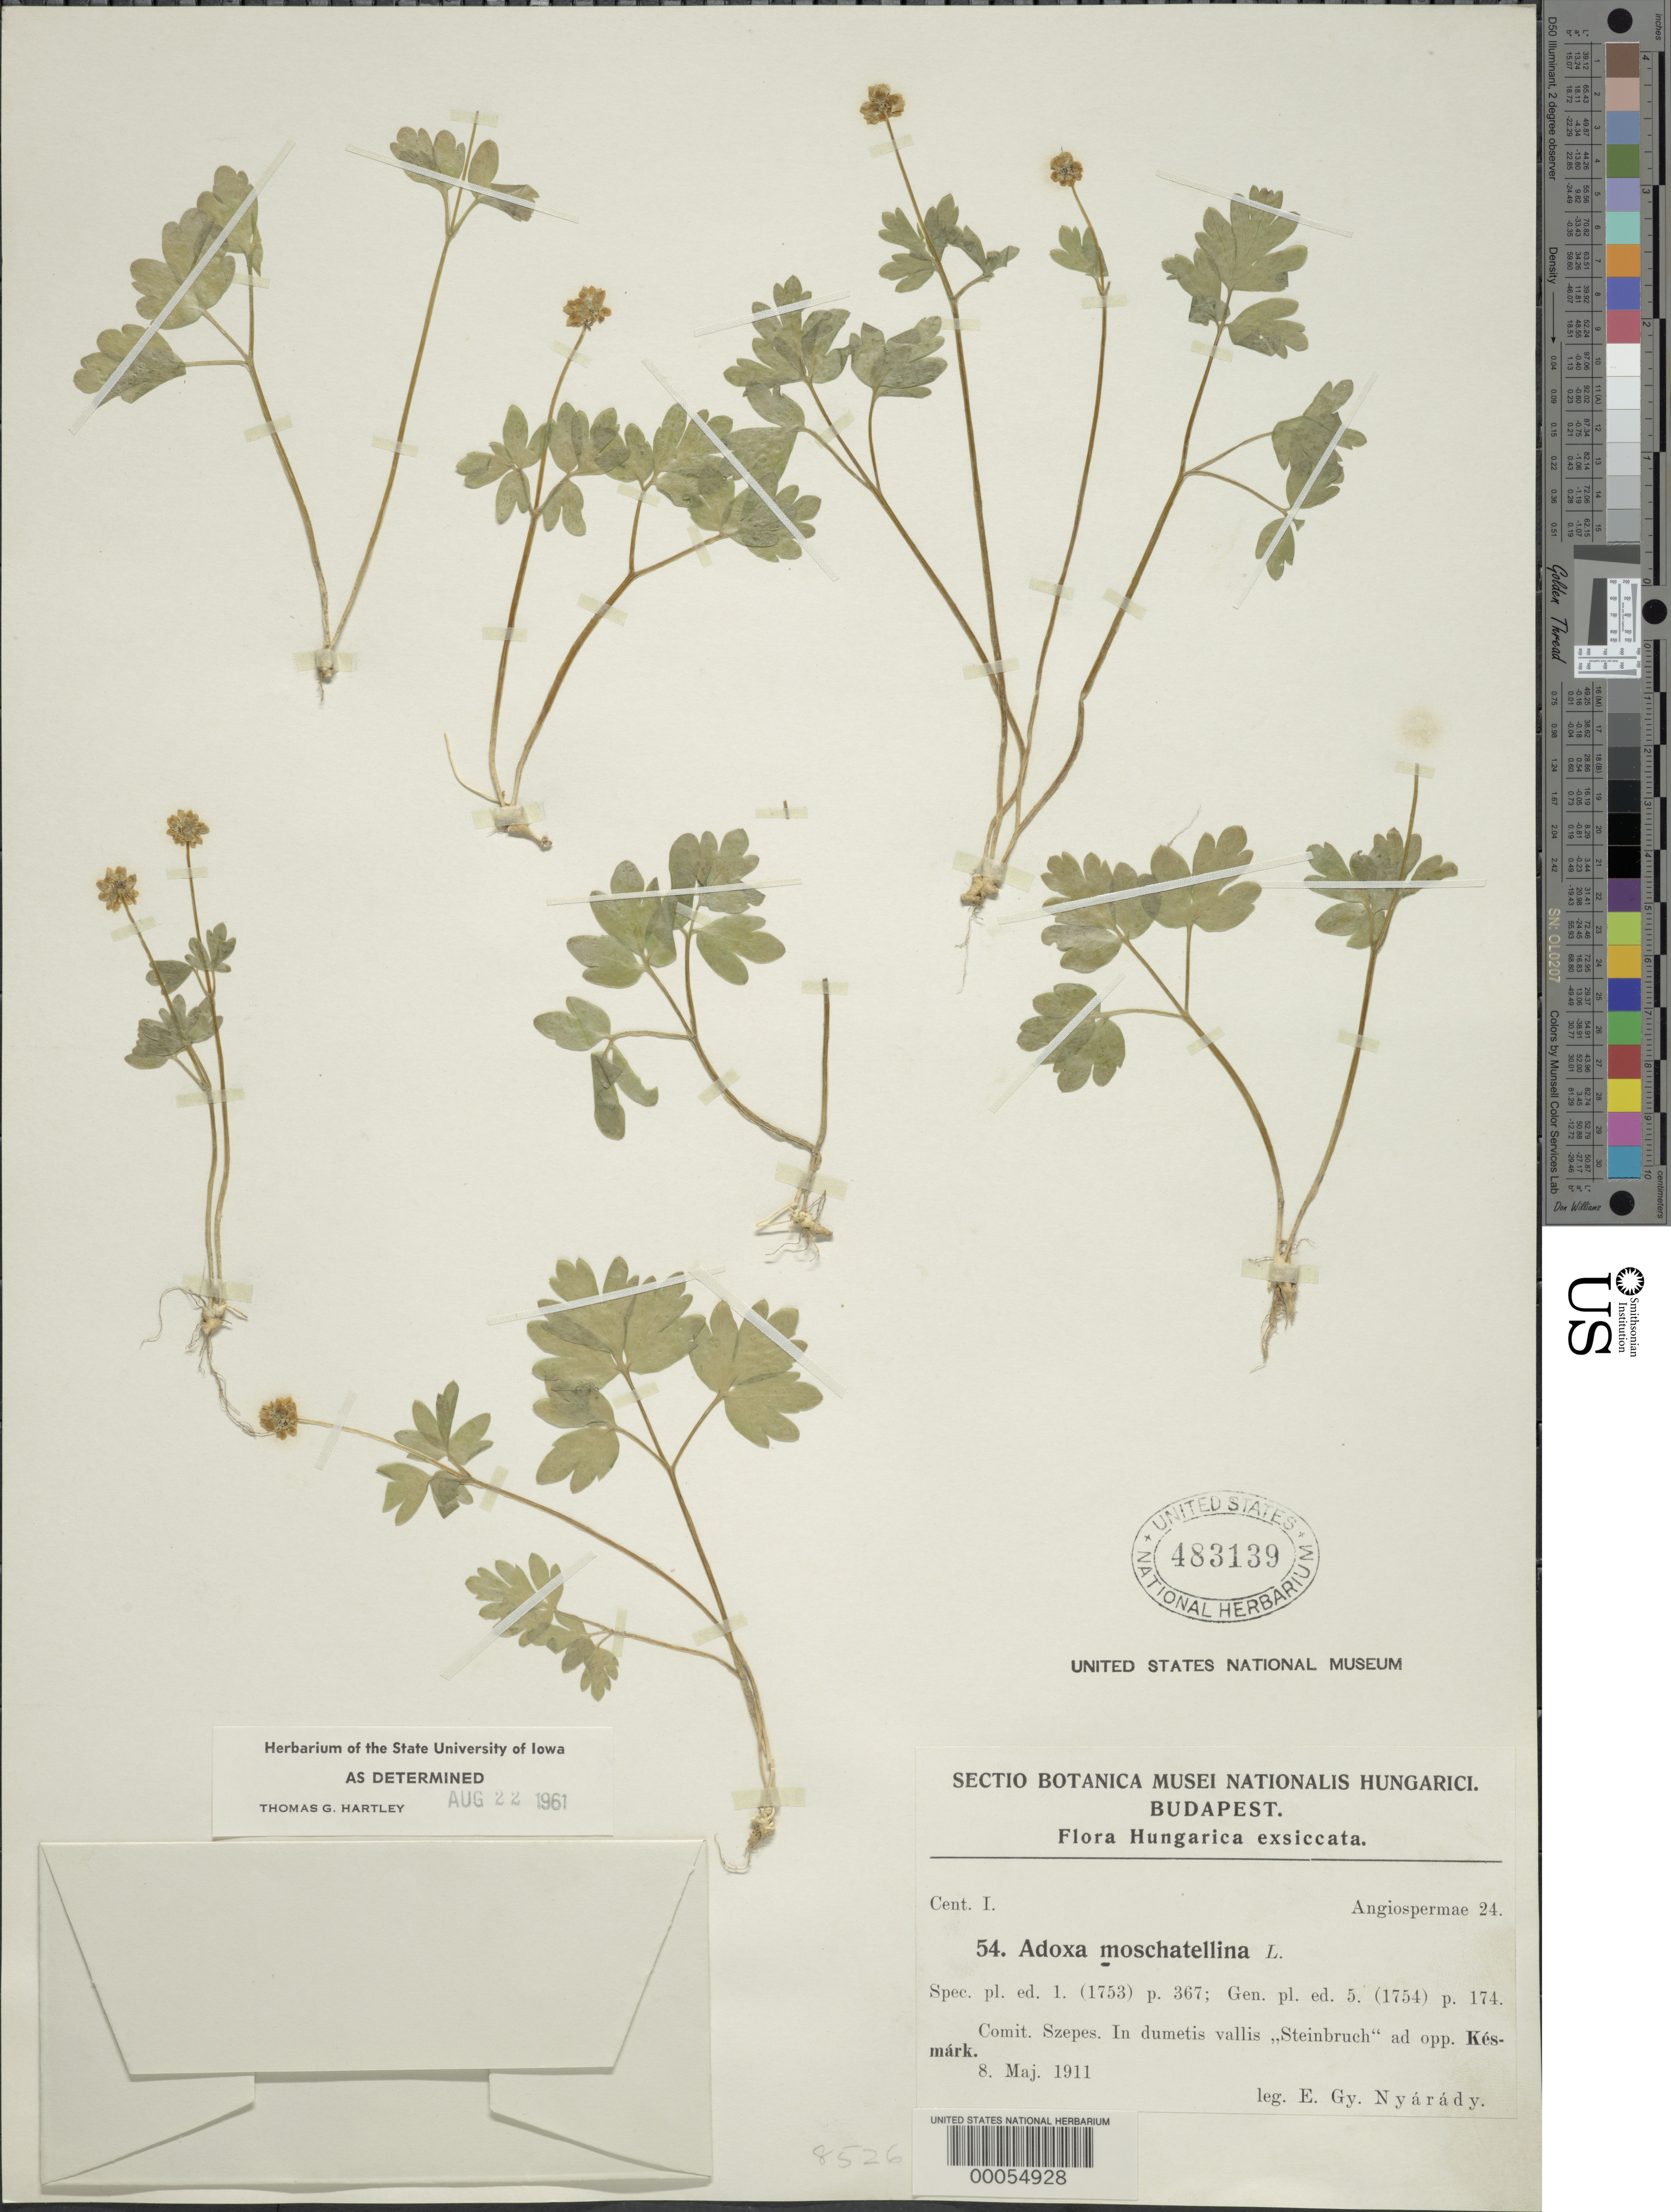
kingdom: Plantae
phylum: Tracheophyta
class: Magnoliopsida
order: Dipsacales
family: Viburnaceae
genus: Adoxa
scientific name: Adoxa moschatellina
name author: L.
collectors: E. Nyarady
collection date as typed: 08 May 1911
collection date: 1911-05-08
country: Hungary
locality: Kesmark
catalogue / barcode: US 483139